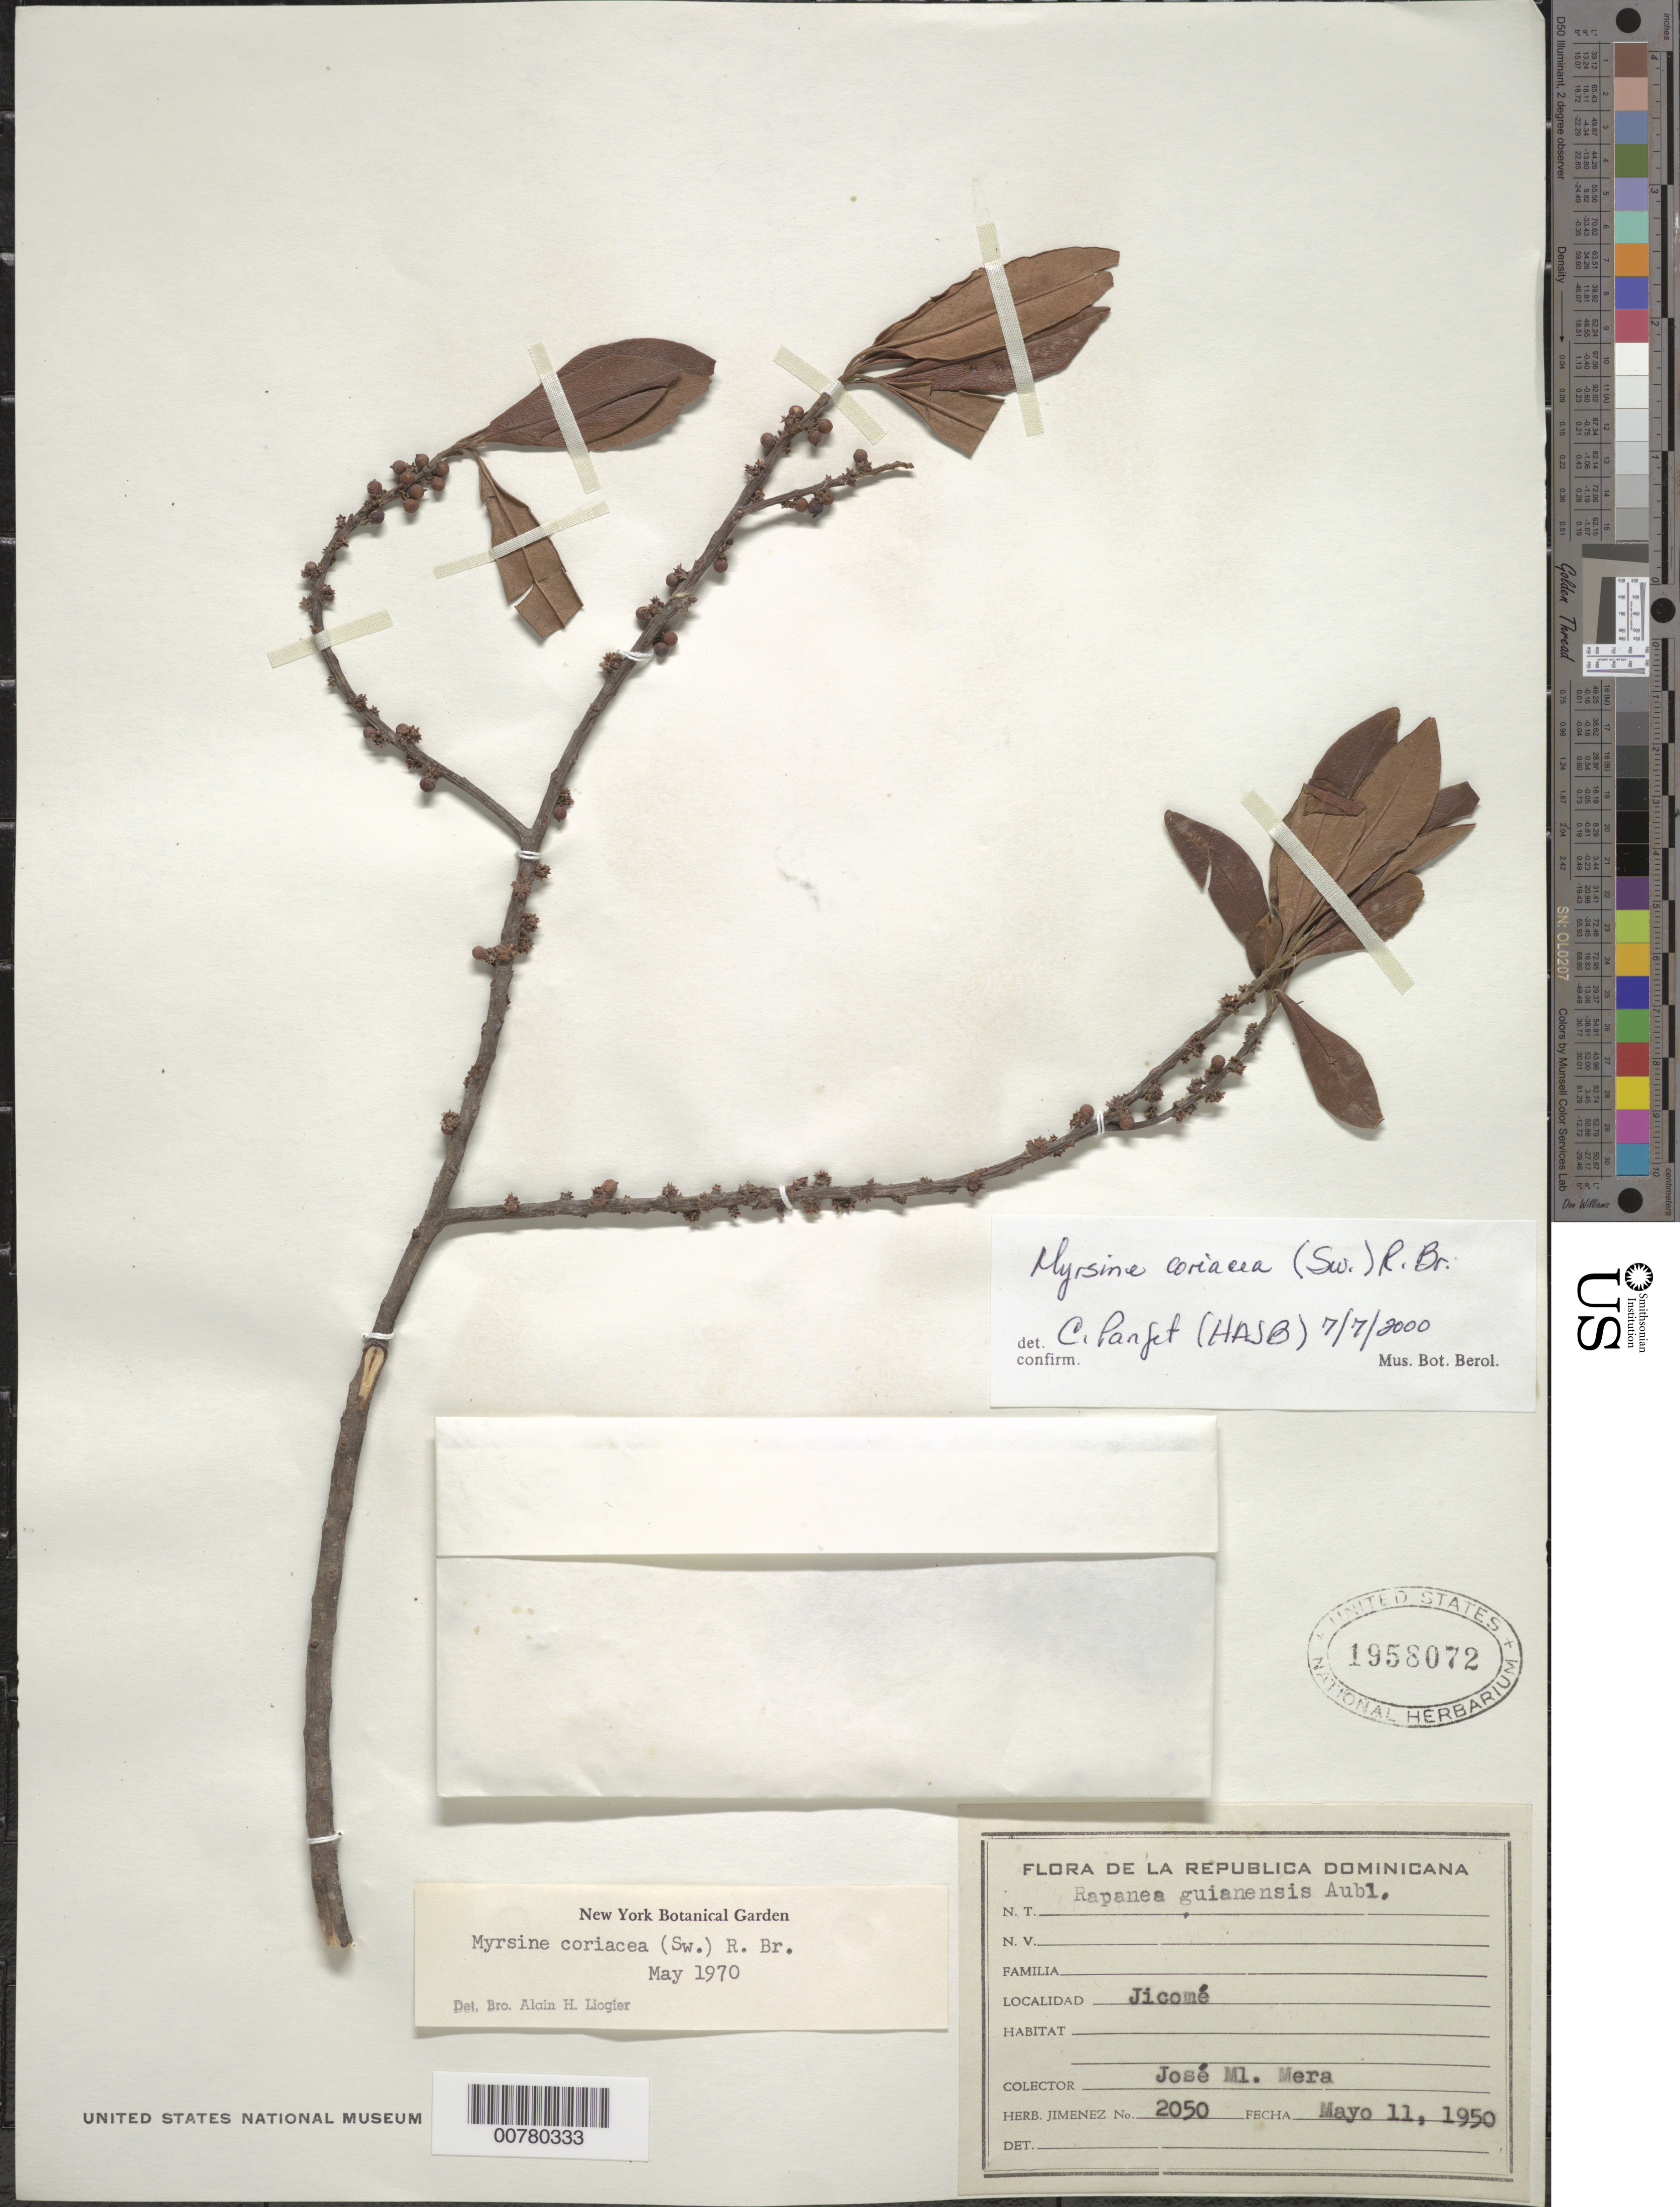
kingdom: Plantae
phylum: Tracheophyta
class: Magnoliopsida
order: Ericales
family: Primulaceae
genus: Myrsine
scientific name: Myrsine coriacea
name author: (Sw.) R. Br. ex Roem. & Schult.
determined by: Panfet, C.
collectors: J. Mera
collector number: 2050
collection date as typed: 11 May 1950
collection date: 1950-05-11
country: Dominican Republic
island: Hispaniola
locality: Jicomé.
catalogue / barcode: US 1958072